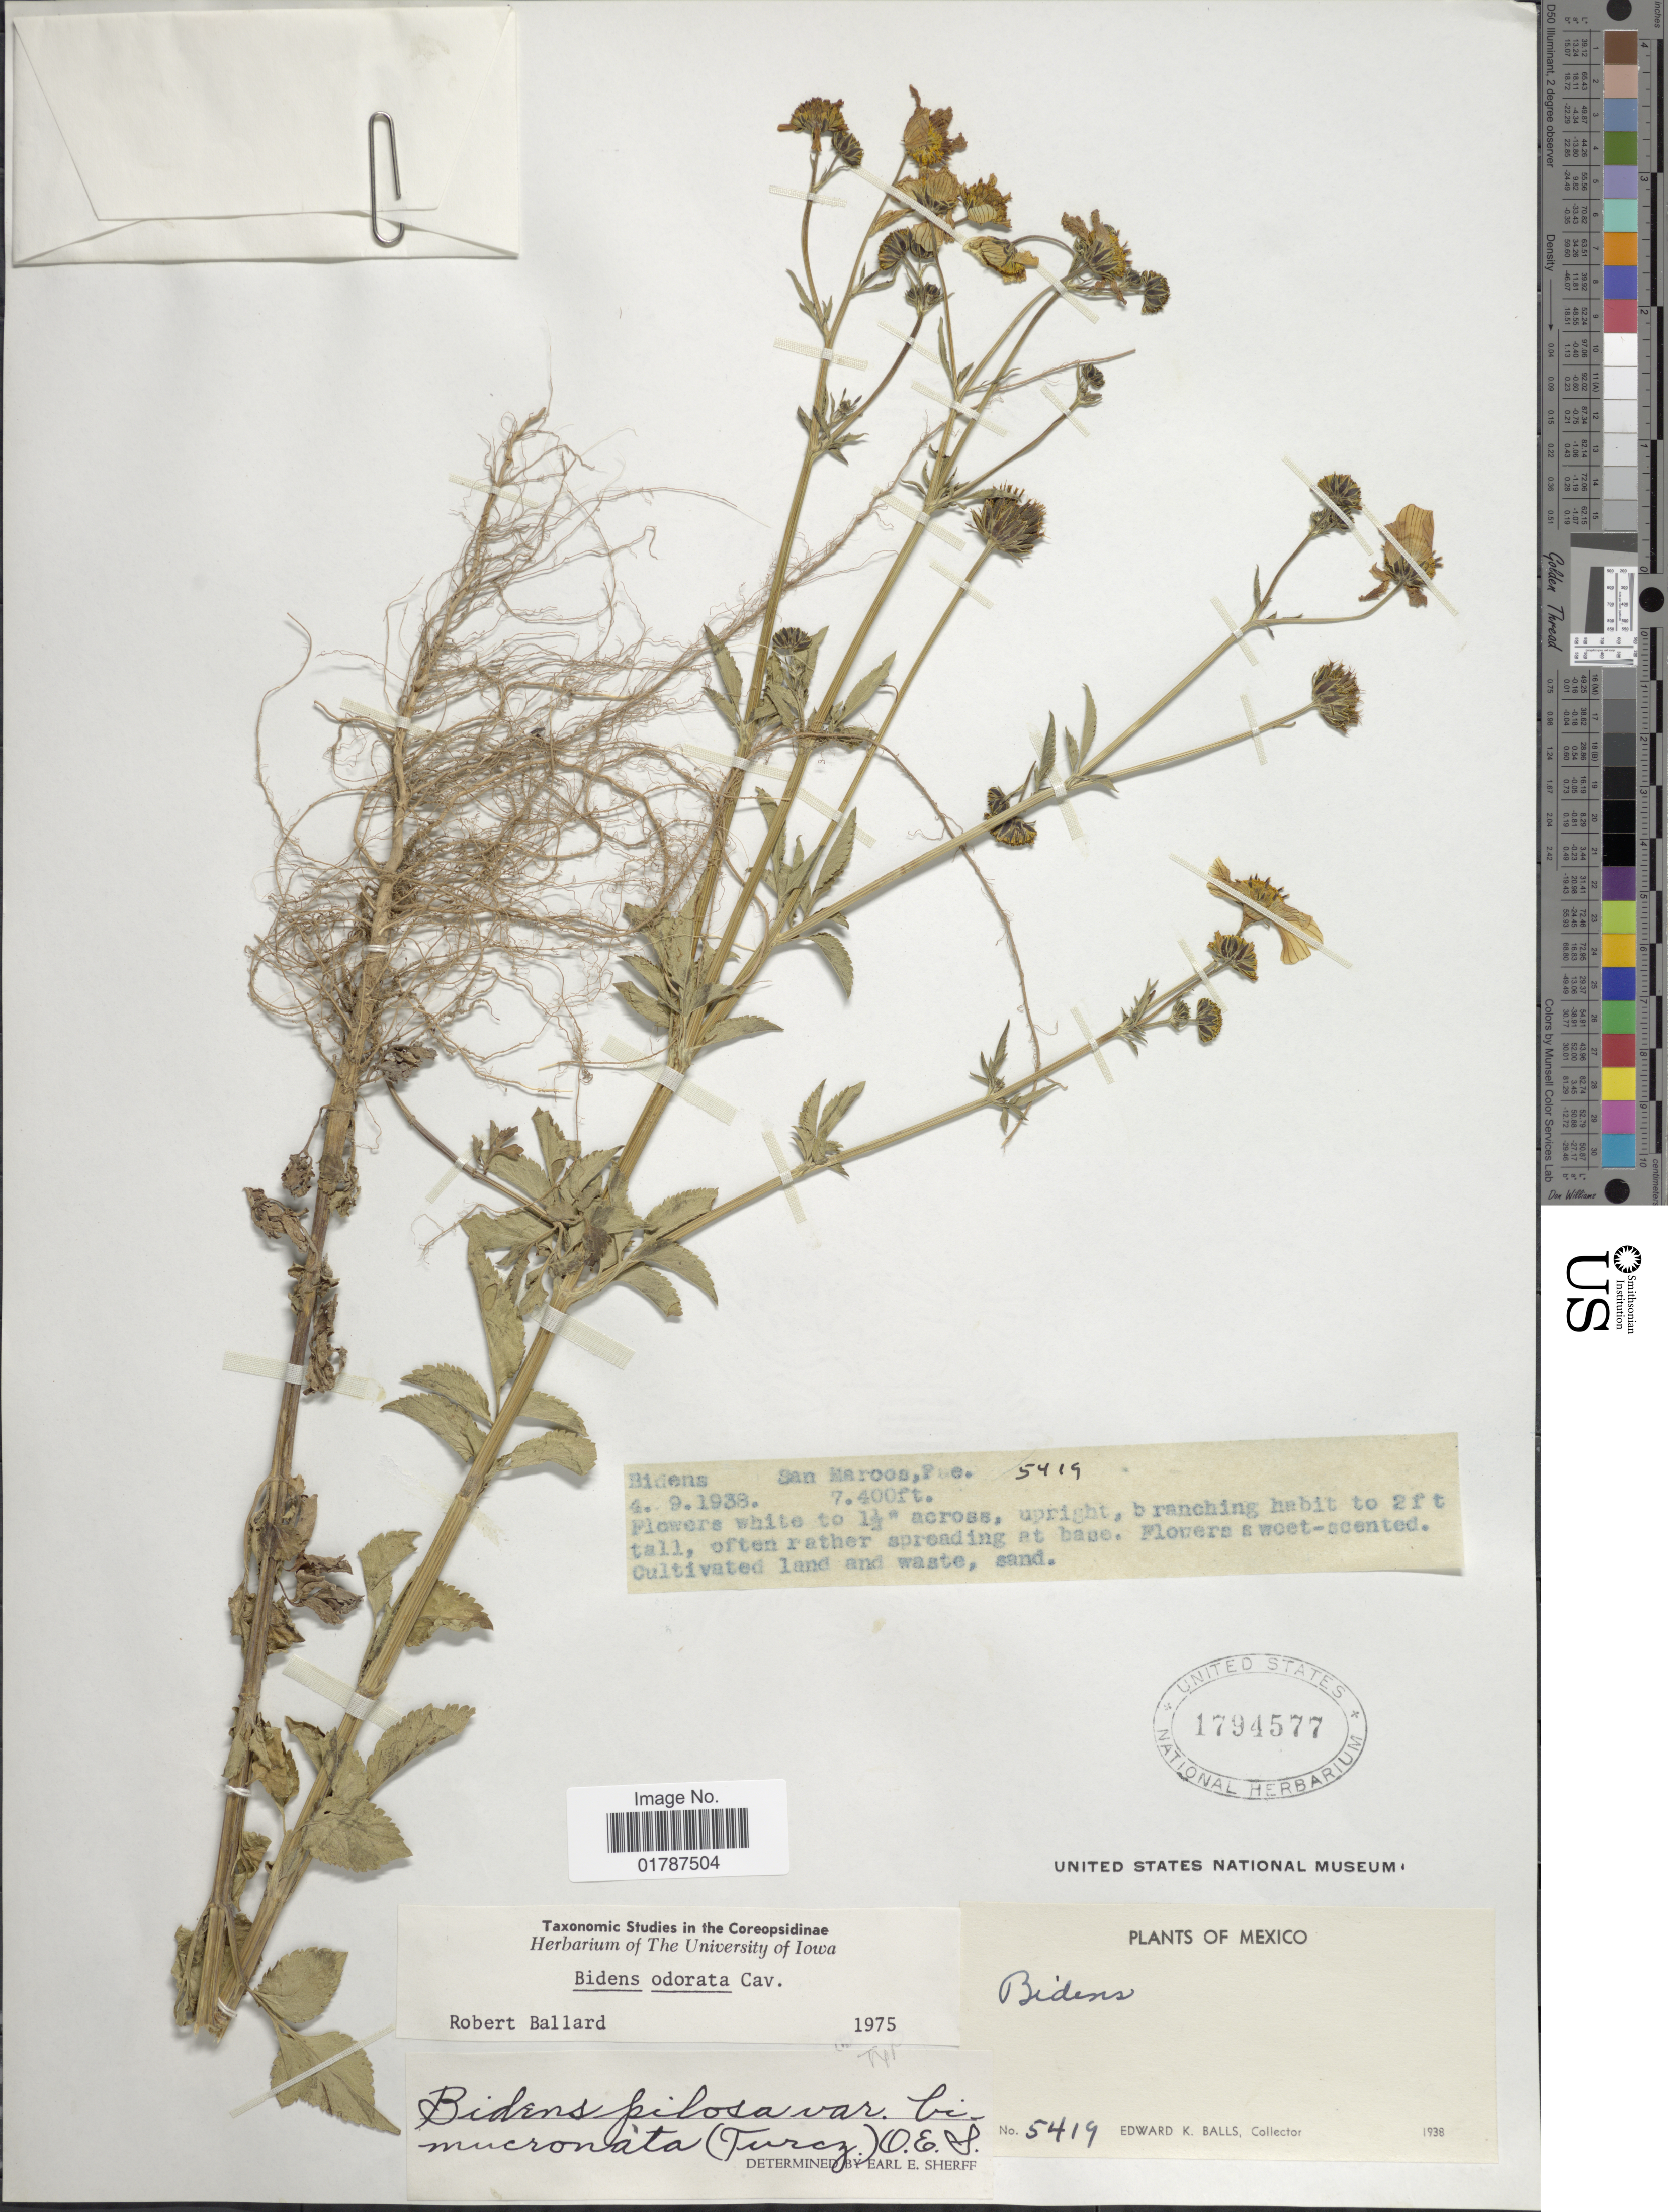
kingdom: Plantae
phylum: Tracheophyta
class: Magnoliopsida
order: Asterales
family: Asteraceae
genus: Bidens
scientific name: Bidens odorata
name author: Cav.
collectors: E. K. Balls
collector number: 5419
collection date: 1938-09-04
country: Mexico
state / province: Puebla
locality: San Maroos, Pue.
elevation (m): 2256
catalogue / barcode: US 1794577